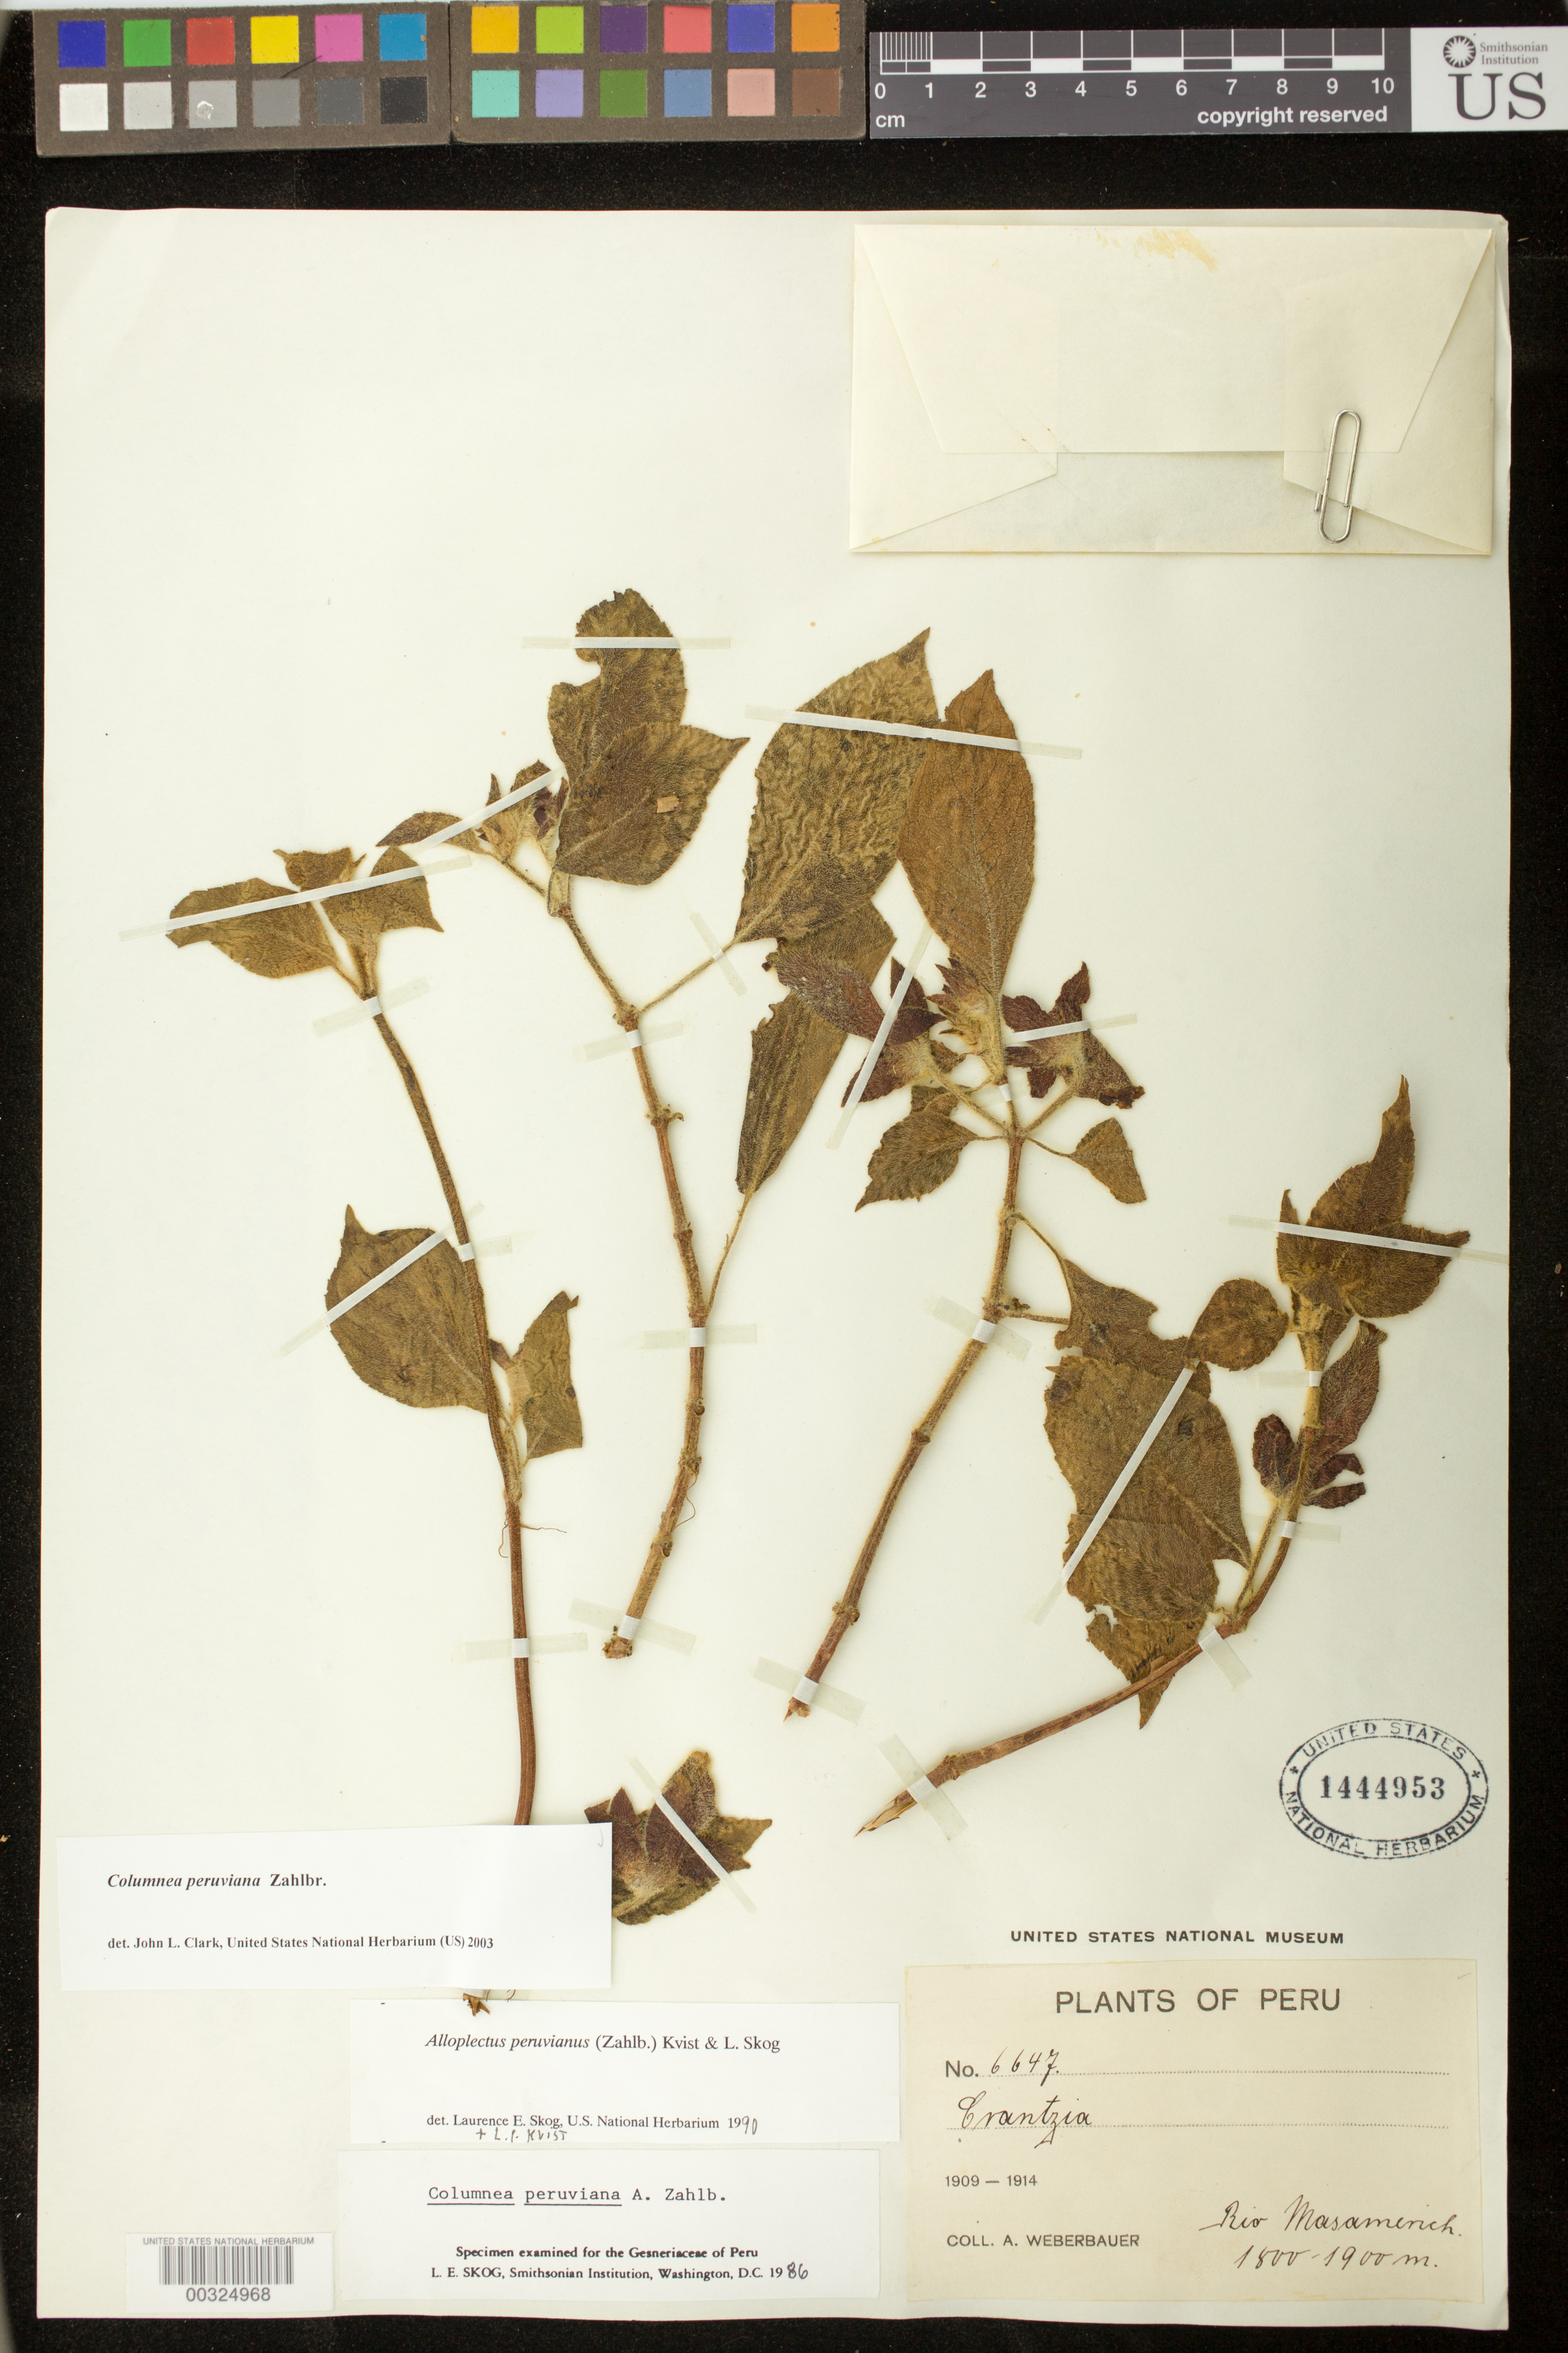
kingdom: Plantae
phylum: Tracheophyta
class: Magnoliopsida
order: Lamiales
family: Gesneriaceae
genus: Columnea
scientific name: Columnea peruviana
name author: Zahlbr.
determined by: Clark, J. L., (SEL), The Marie Selby Botanical Garden (UNITED STATES)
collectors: A. Weberbauer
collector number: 6647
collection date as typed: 1909-1914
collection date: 1909/1914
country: Peru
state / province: Junín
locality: Rio Masamerich [GH sheet: "Eastern slopes of the Andes: valley of the river Masamerich, tributary of the Pangoa (Dep. Junin. Prov. Jauja)"]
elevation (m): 1800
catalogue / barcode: US 1444953